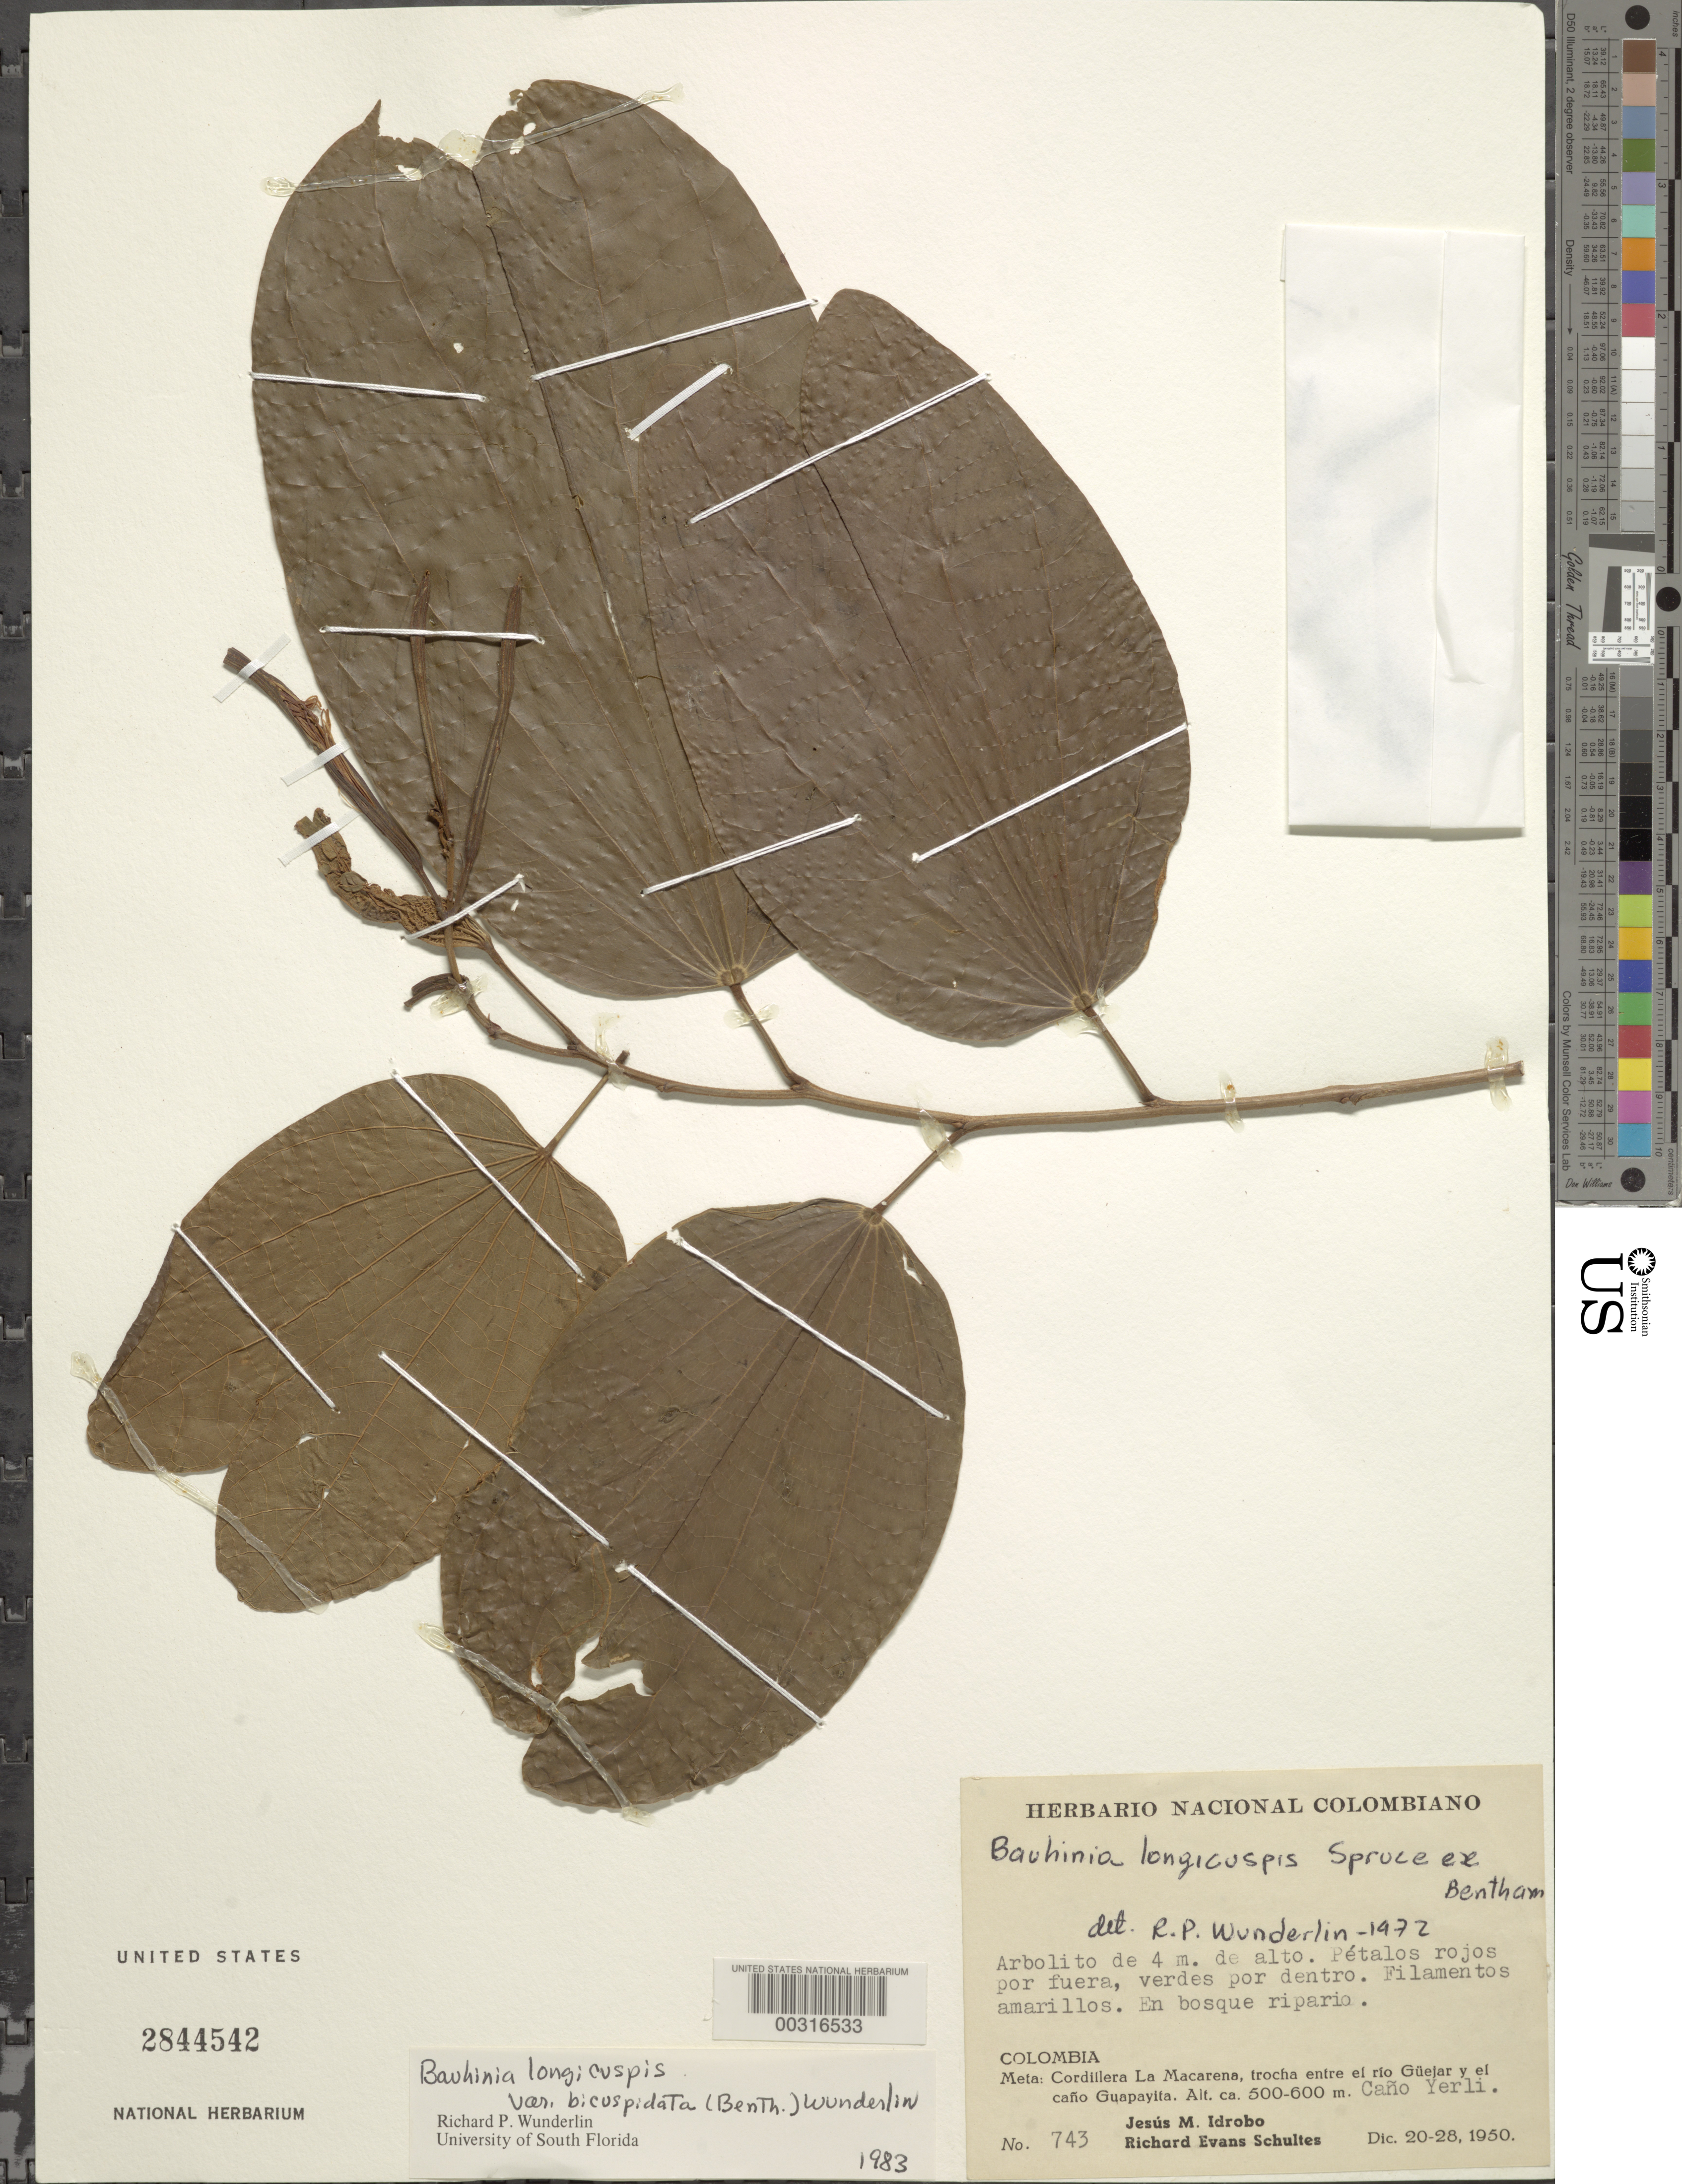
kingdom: Plantae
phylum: Tracheophyta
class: Magnoliopsida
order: Fabales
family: Fabaceae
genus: Bauhinia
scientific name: Bauhinia longicuspis var. bicuspidata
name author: (Benth.) Wunderlin ex G.P. Lewis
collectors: J. M. Idrobo & R. E. Schultes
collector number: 743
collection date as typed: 20 Dec 1950 to 28 Dec 1950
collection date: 1950-12-20/1950-12-28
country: Colombia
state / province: Meta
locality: Cordillera la Macarena, trail between Rio Guejar and Caño Guapayita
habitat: Rugged forest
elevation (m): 500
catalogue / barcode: US 2844542